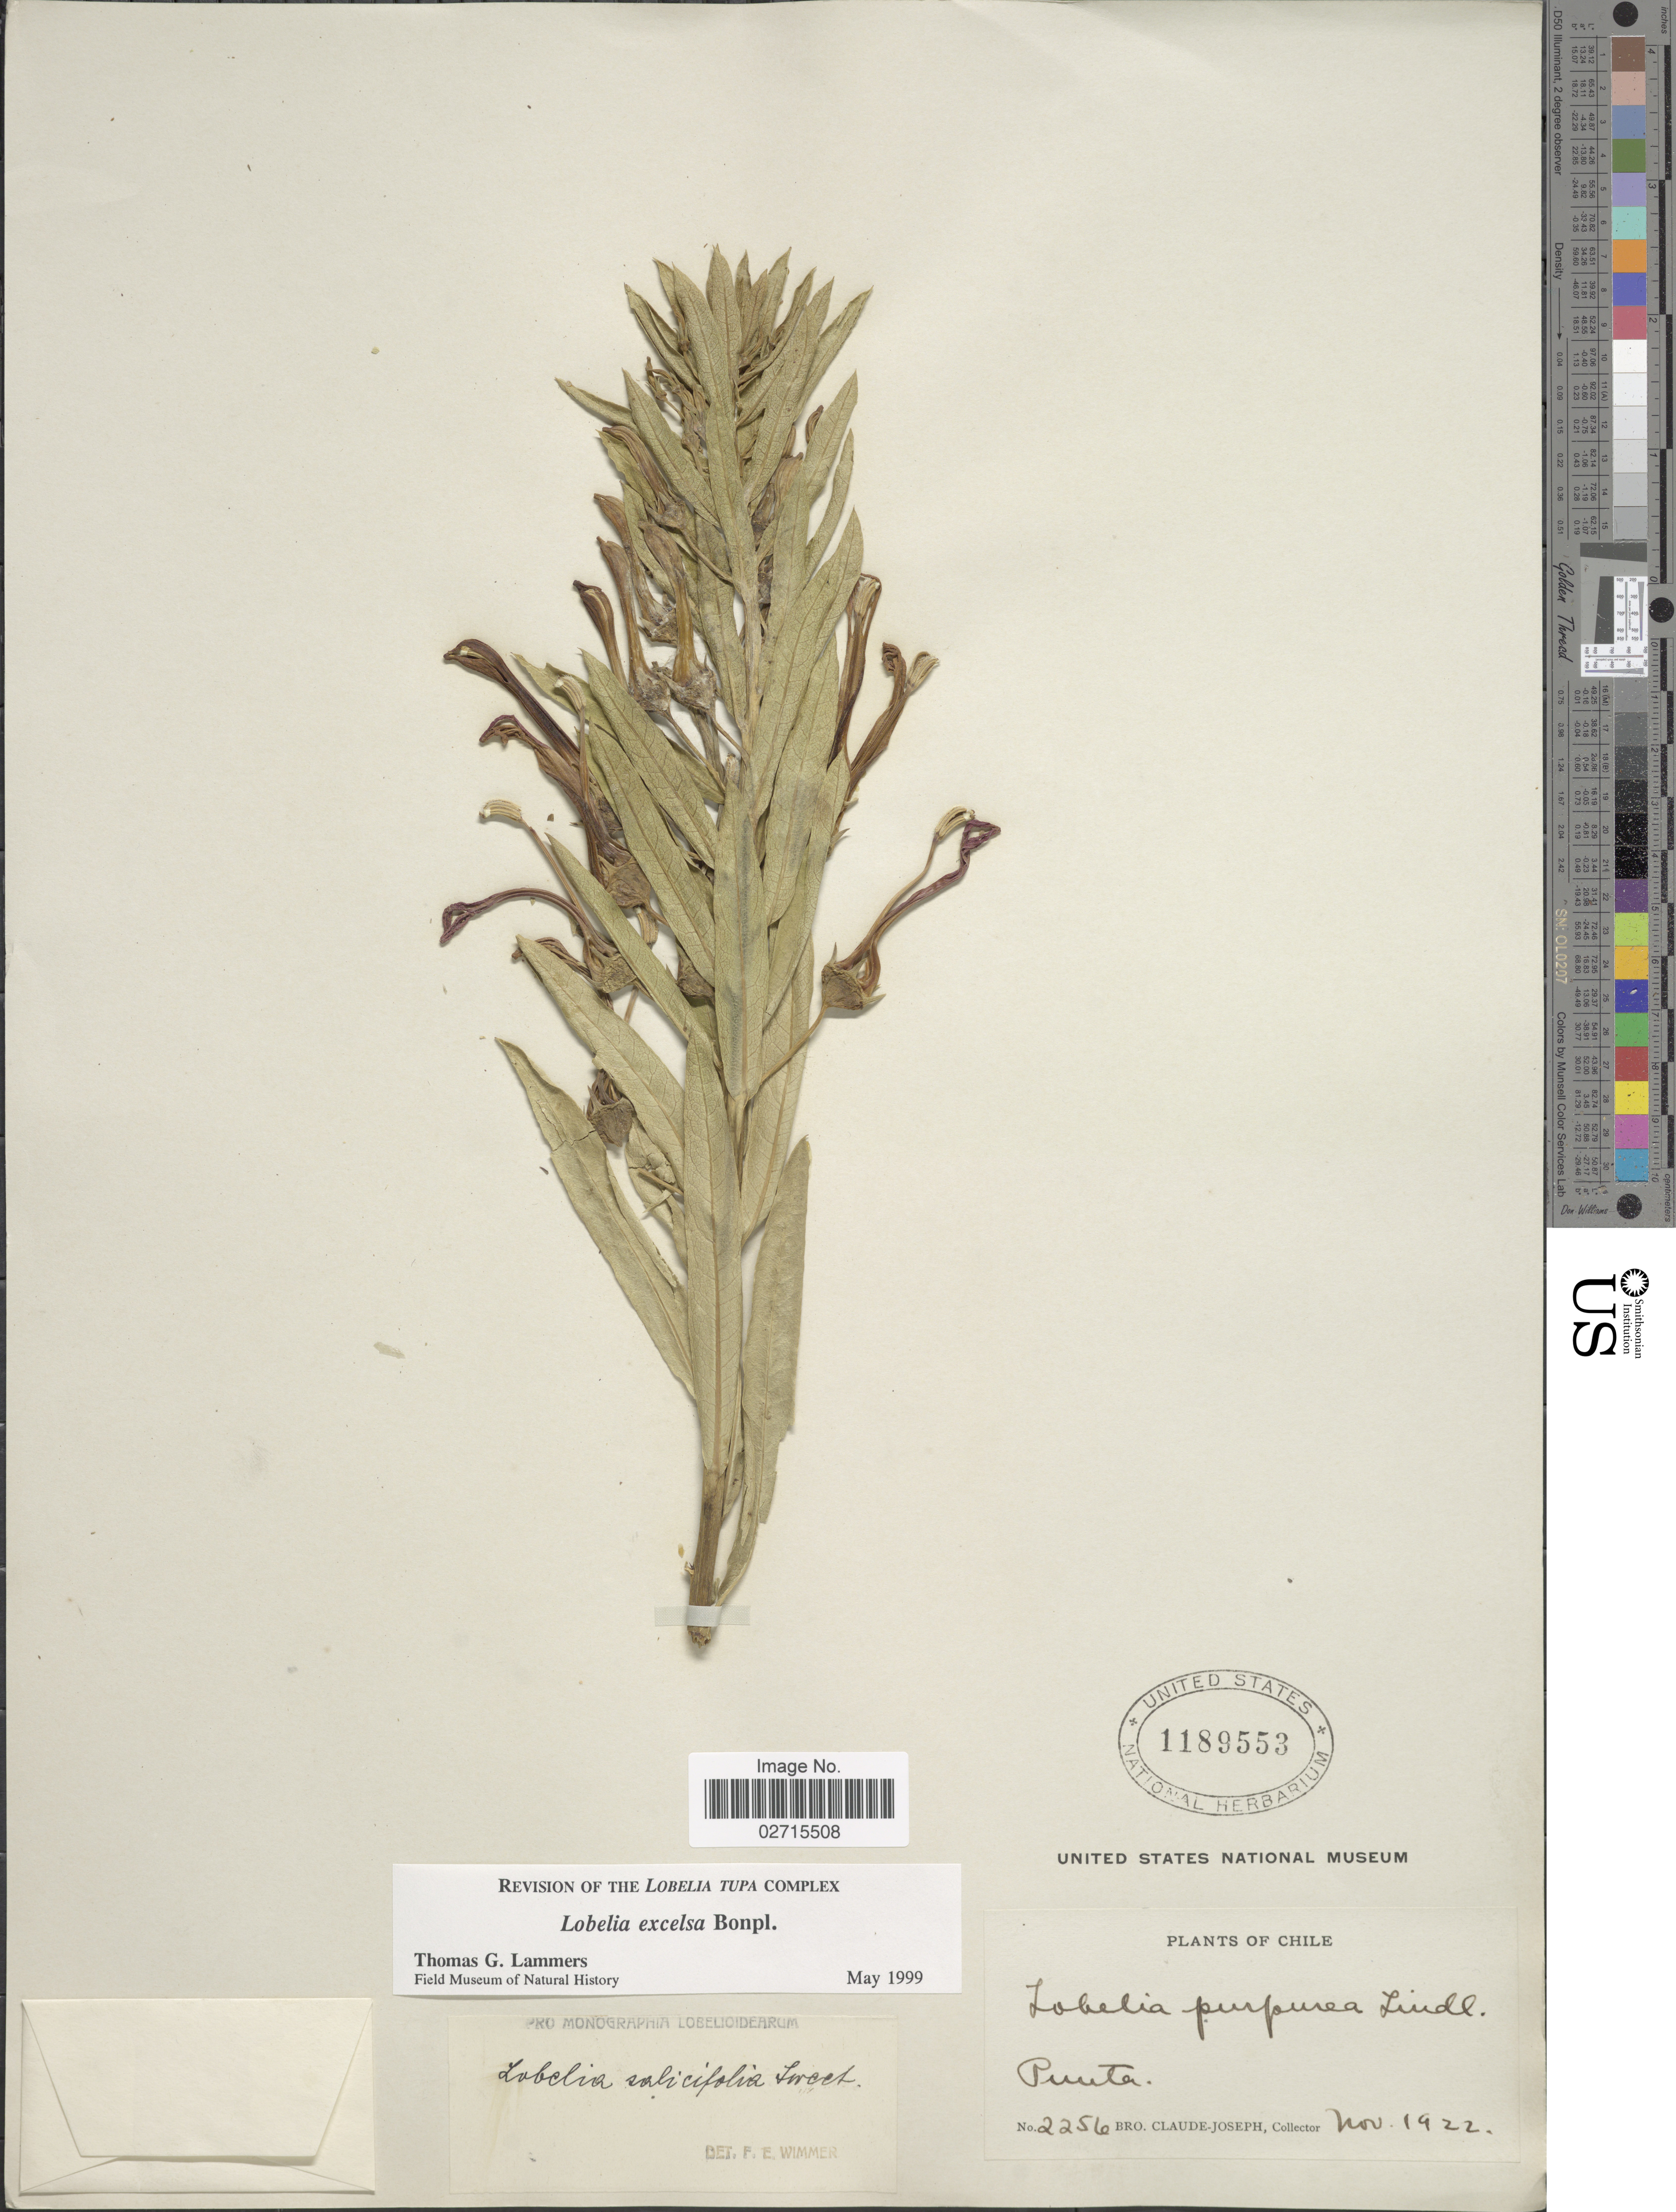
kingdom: Plantae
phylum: Tracheophyta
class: Magnoliopsida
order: Asterales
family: Campanulaceae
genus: Lobelia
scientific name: Lobelia excelsa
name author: L.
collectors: Bro. Claude-Joseph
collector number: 2256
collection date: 1922-11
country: Chile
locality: Punta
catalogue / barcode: US 1189553